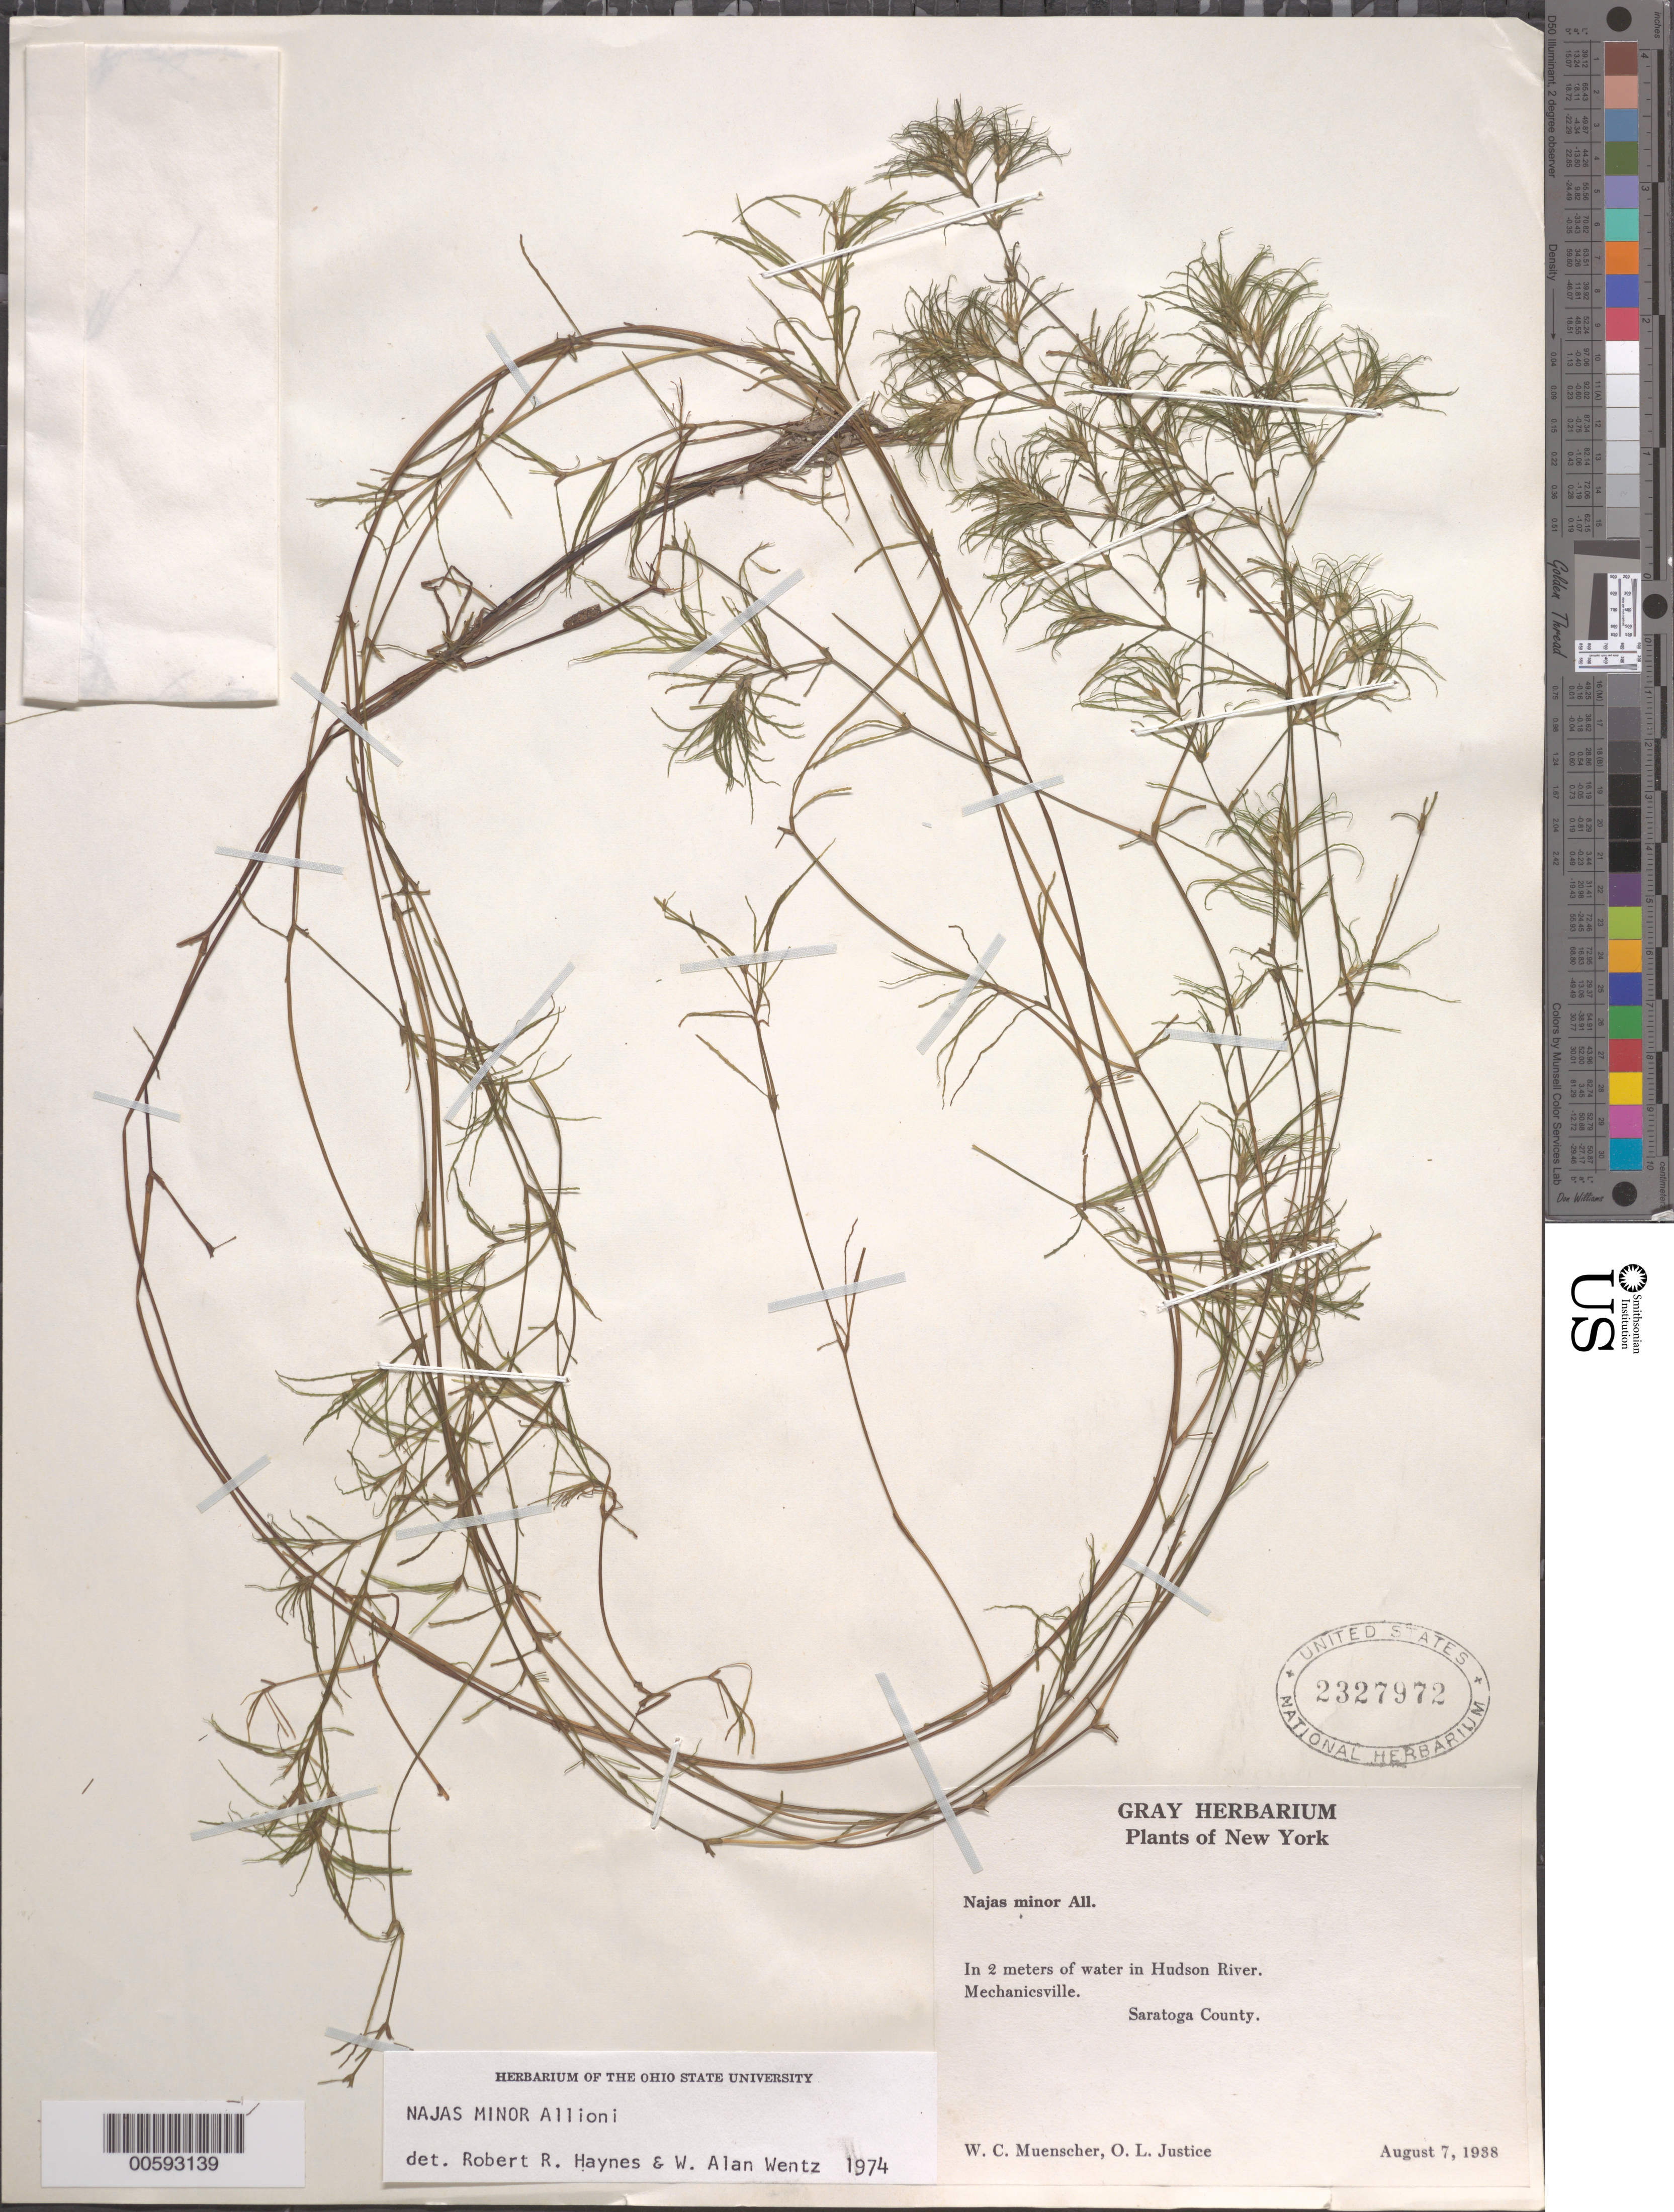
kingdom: Plantae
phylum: Tracheophyta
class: Liliopsida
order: Alismatales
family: Hydrocharitaceae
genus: Najas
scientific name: Najas minor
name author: All.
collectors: W. Muenscher & O. Curtis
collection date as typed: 07 Aug 1938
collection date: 1938-08-07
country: United States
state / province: New York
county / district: Saratoga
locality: Hudson River, Mechanicsville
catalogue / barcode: US 2327972